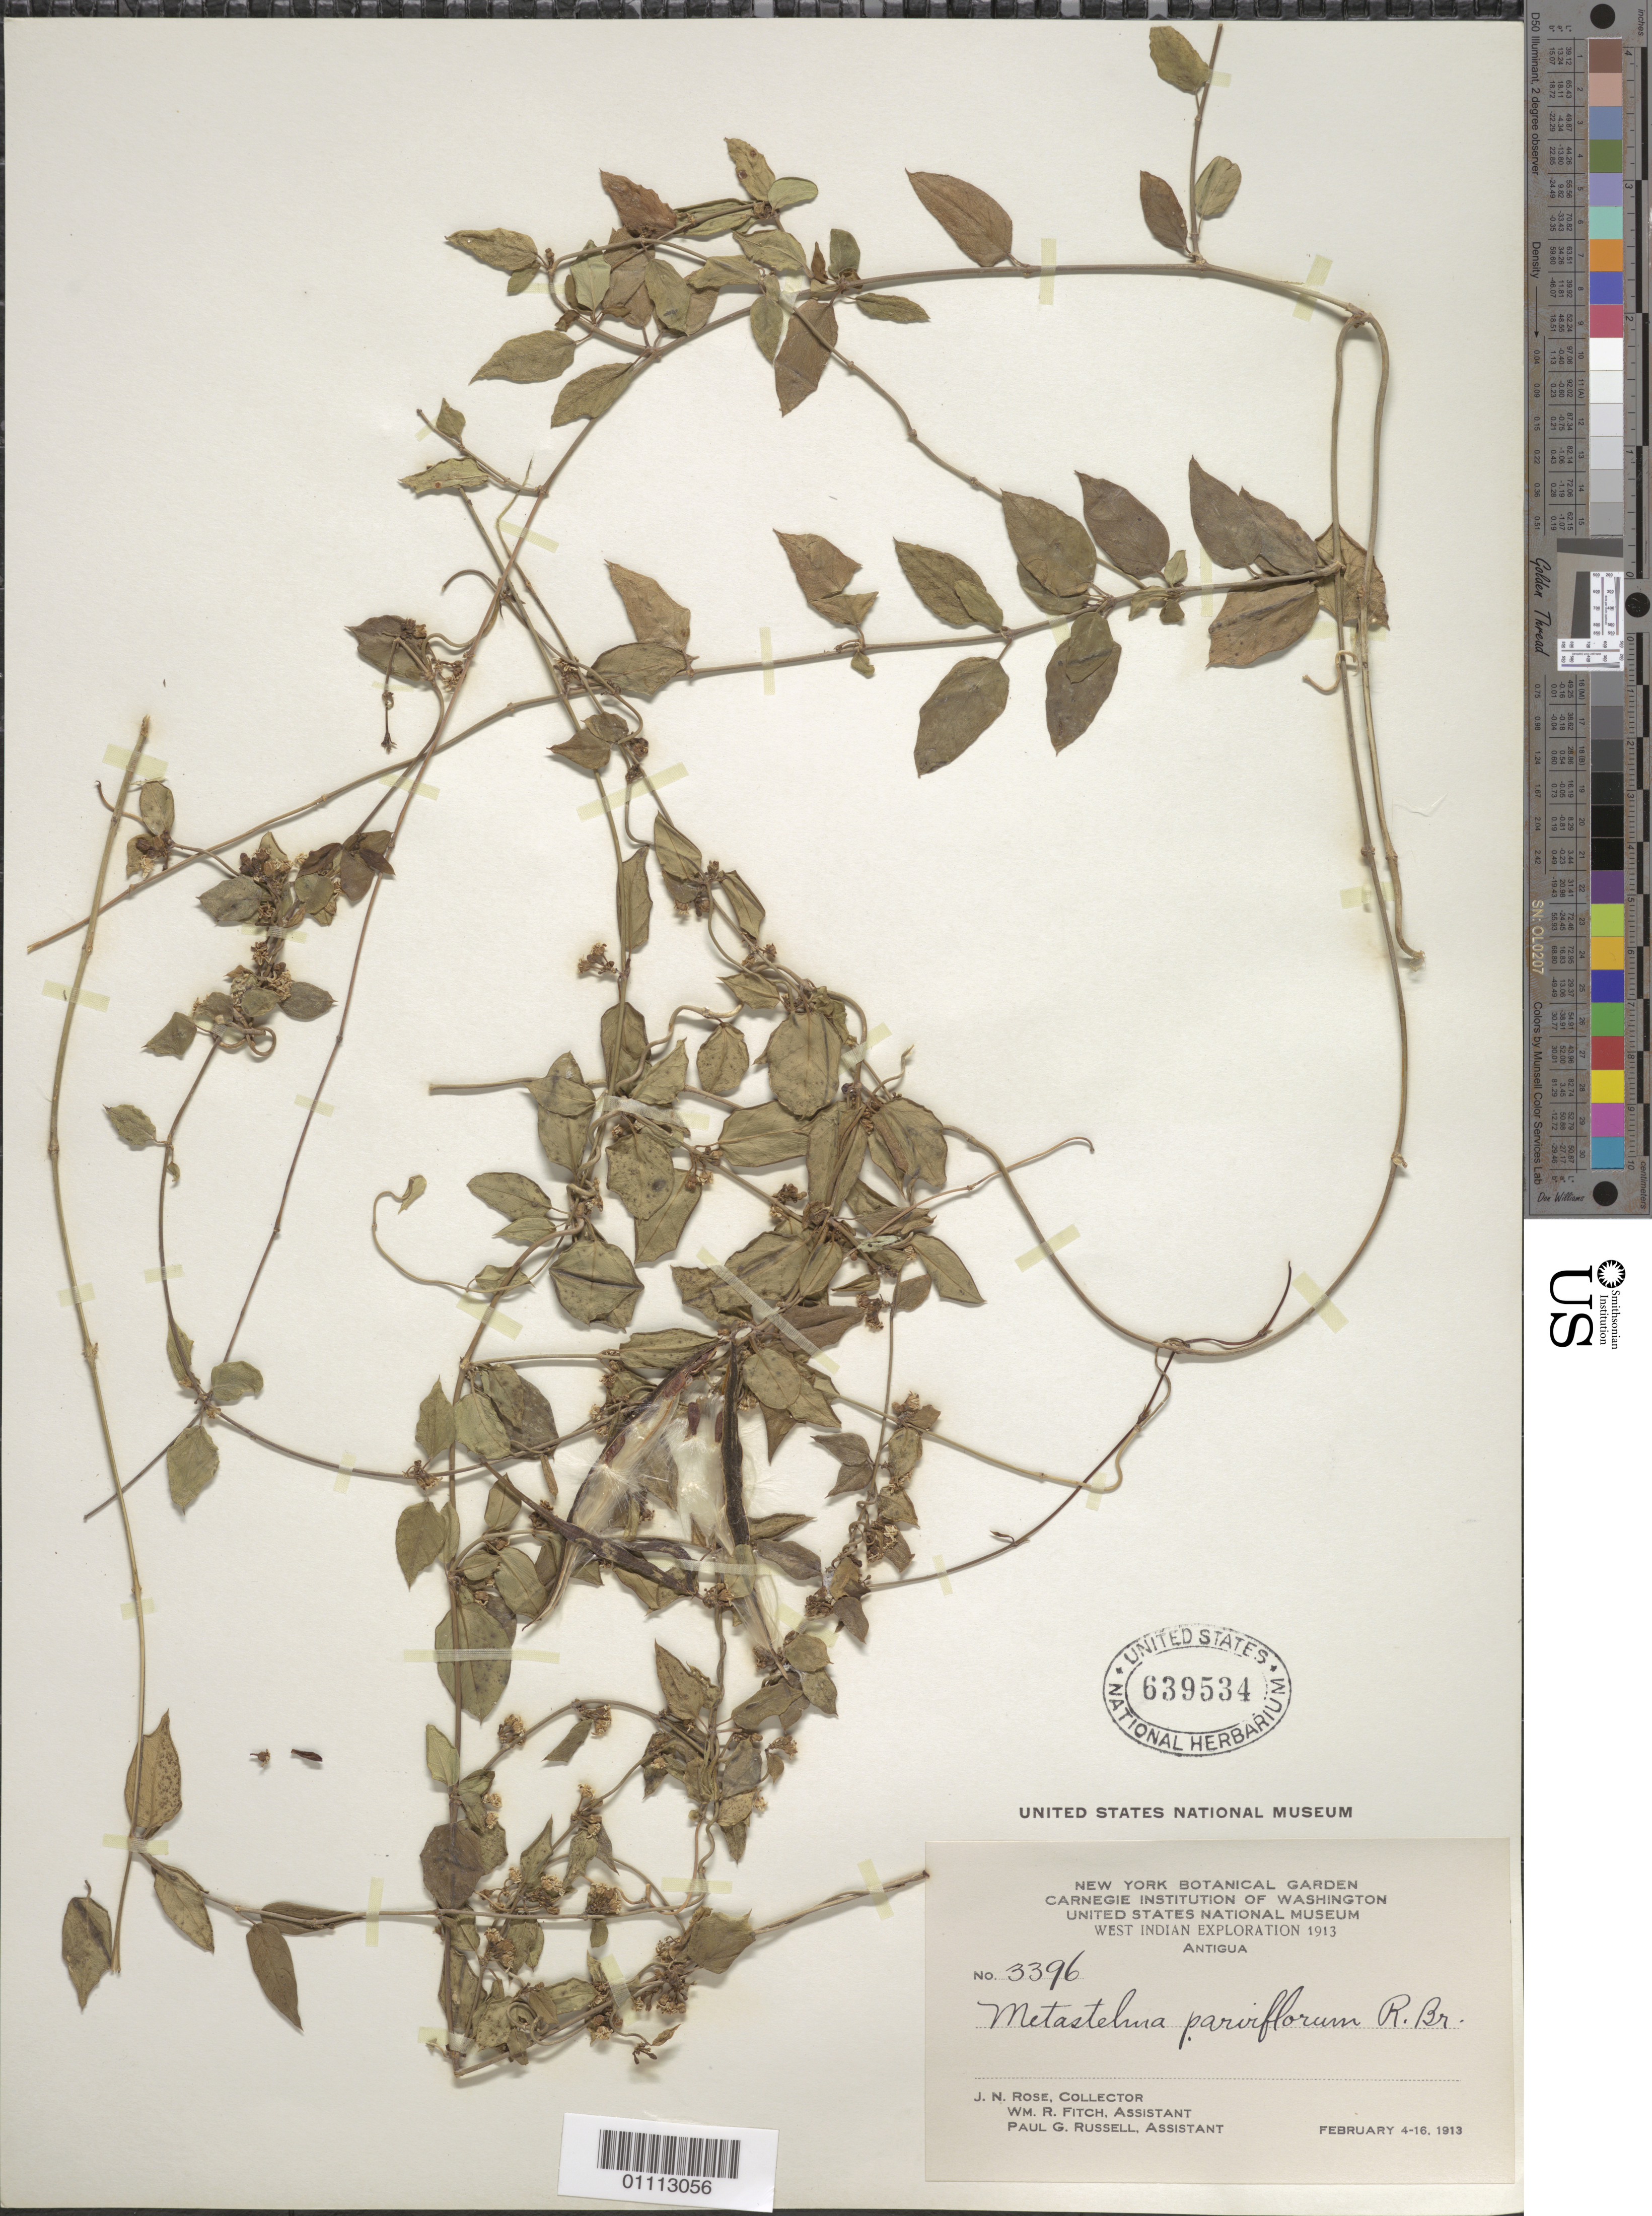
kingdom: Plantae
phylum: Tracheophyta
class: Magnoliopsida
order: Gentianales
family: Apocynaceae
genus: Metastelma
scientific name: Metastelma parviflorum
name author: (Sw.) Schult.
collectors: J. N. Rose, W. R. Fitch & P. G. Russell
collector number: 3396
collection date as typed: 04 Feb 1913 to 16 Feb 1913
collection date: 1913-02-04/1913-02-16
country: Antigua and Barbuda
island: Antigua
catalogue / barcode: US 639534